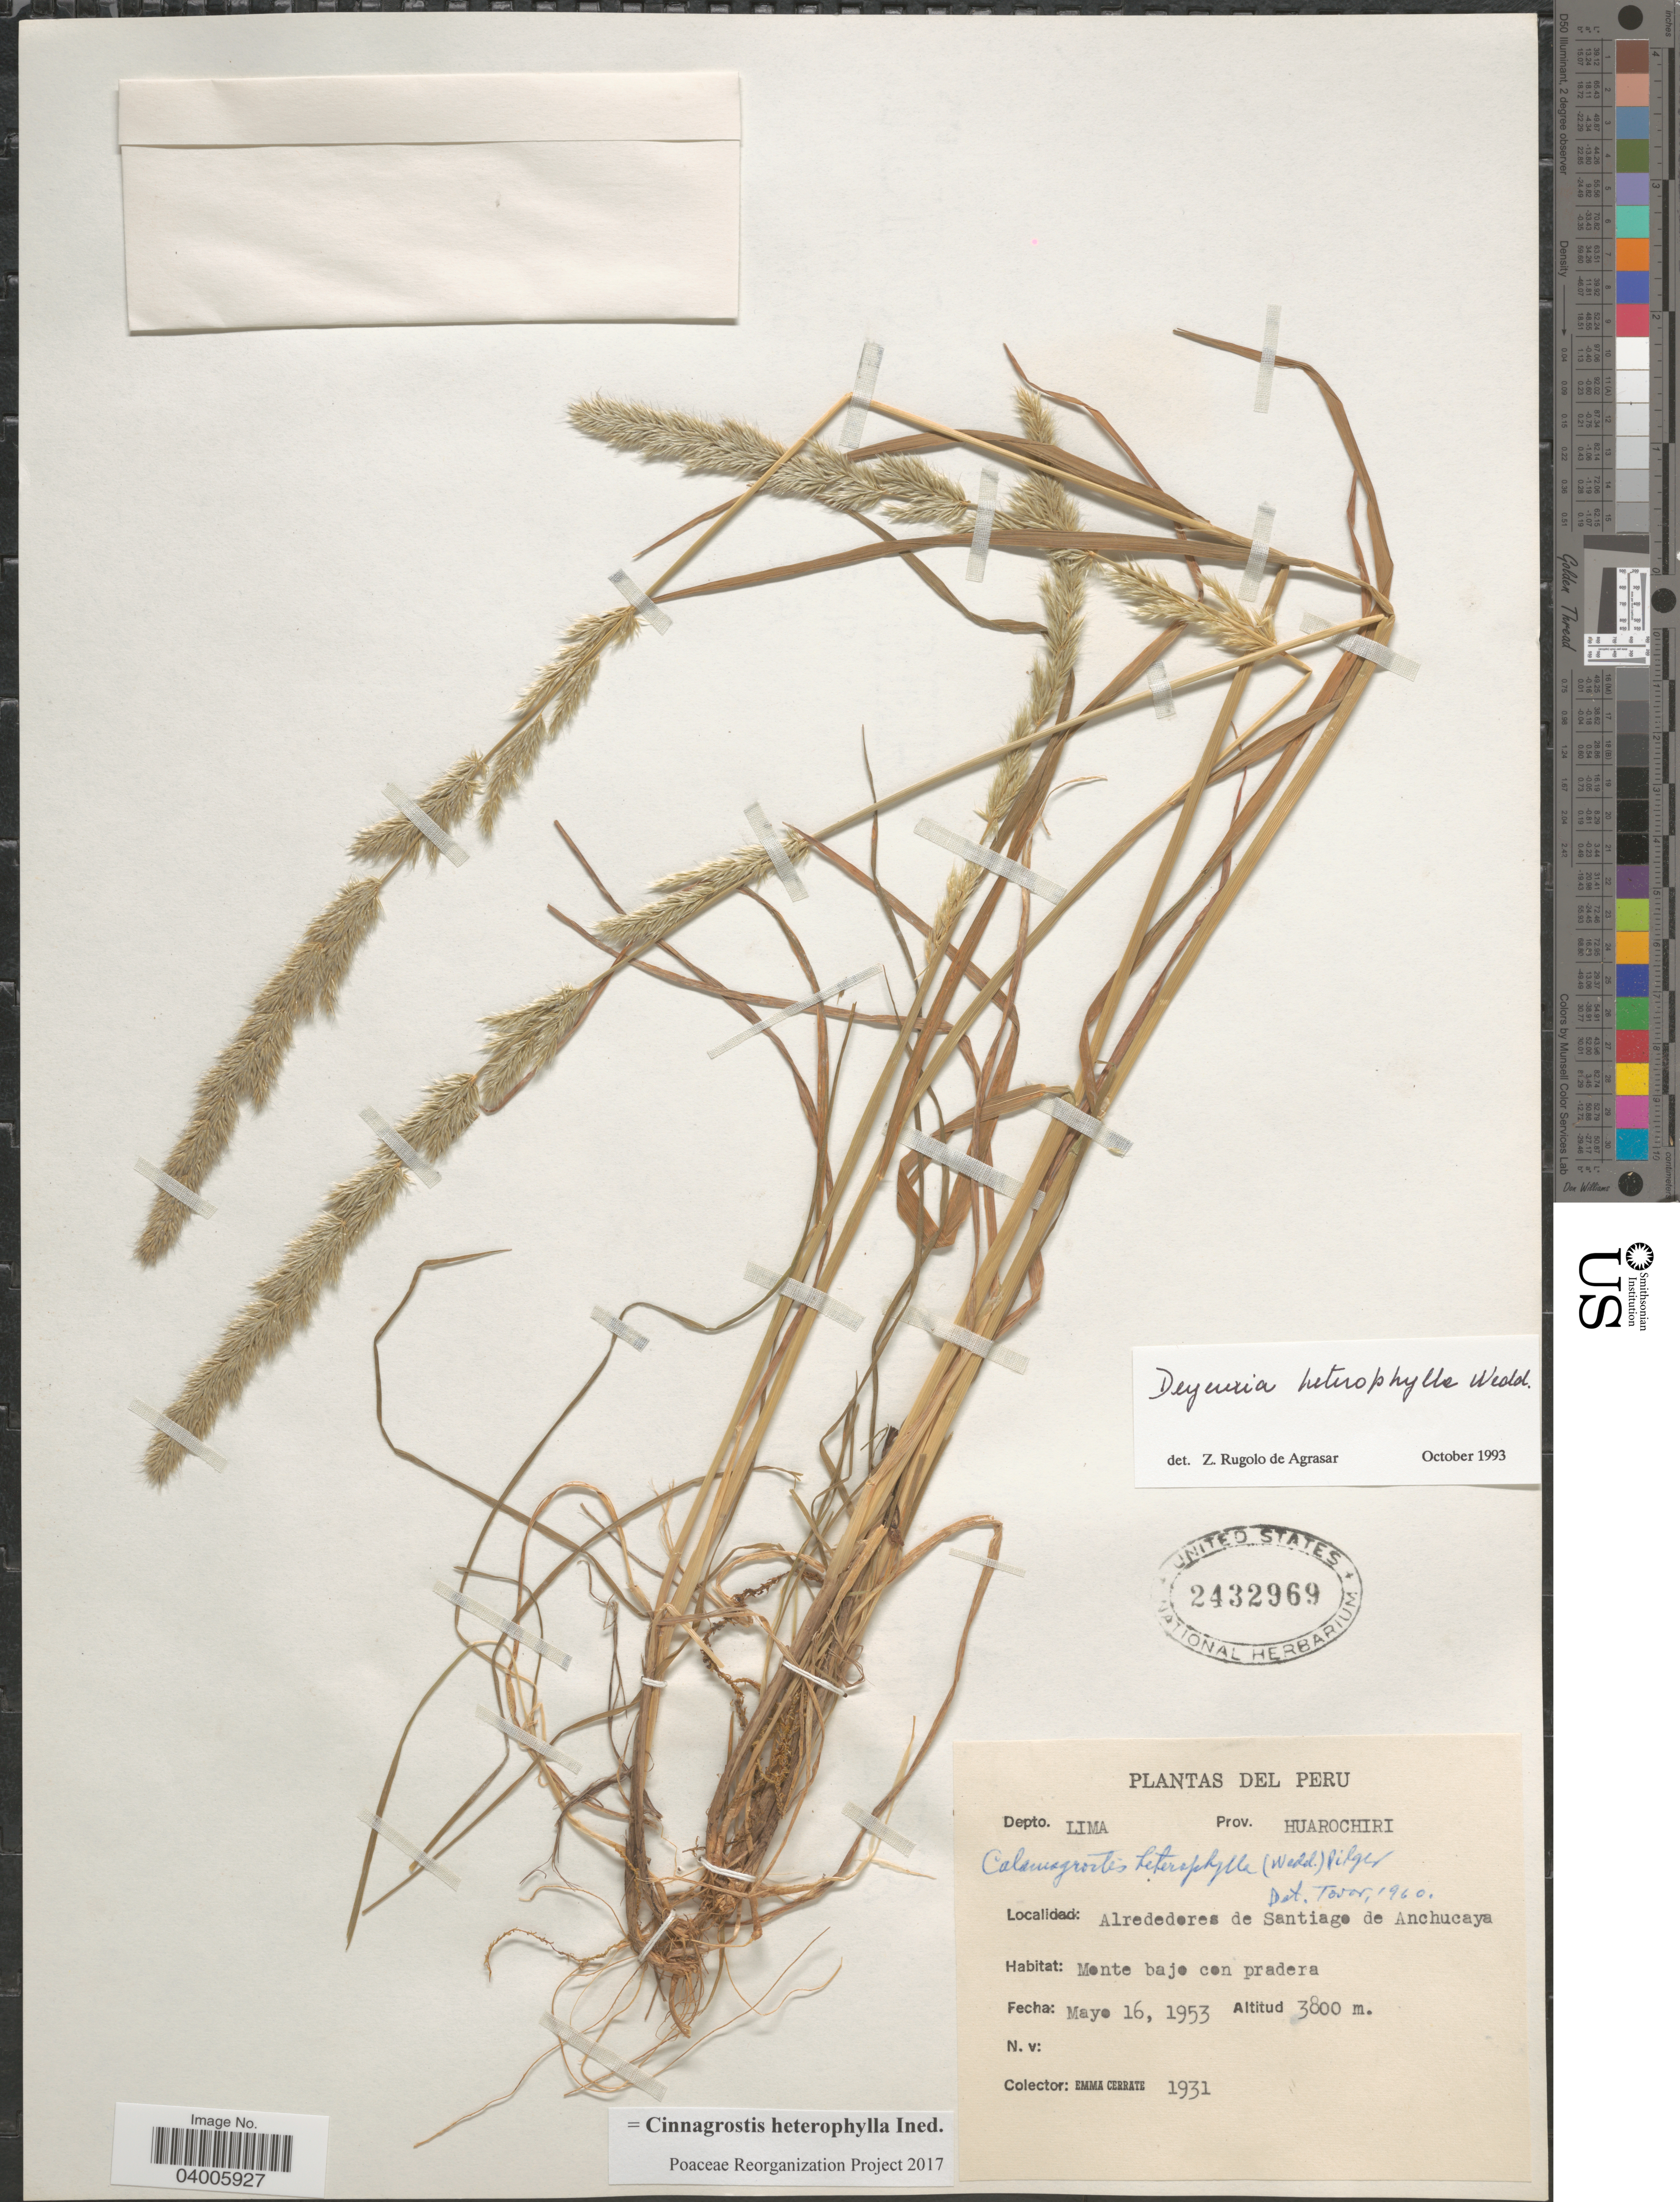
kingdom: Plantae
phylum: Tracheophyta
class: Liliopsida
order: Poales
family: Poaceae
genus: Cinnagrostis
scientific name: Cinnagrostis heterophylla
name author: (Wedd.) P.M. Peterson et al.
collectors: E. Cerrate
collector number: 1931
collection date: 1953-05-16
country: Peru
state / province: Lima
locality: Depto. Lima. Prov. Huarochiri. Alrededores de Santiago de Anchucaya.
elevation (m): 3800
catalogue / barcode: US 2432969